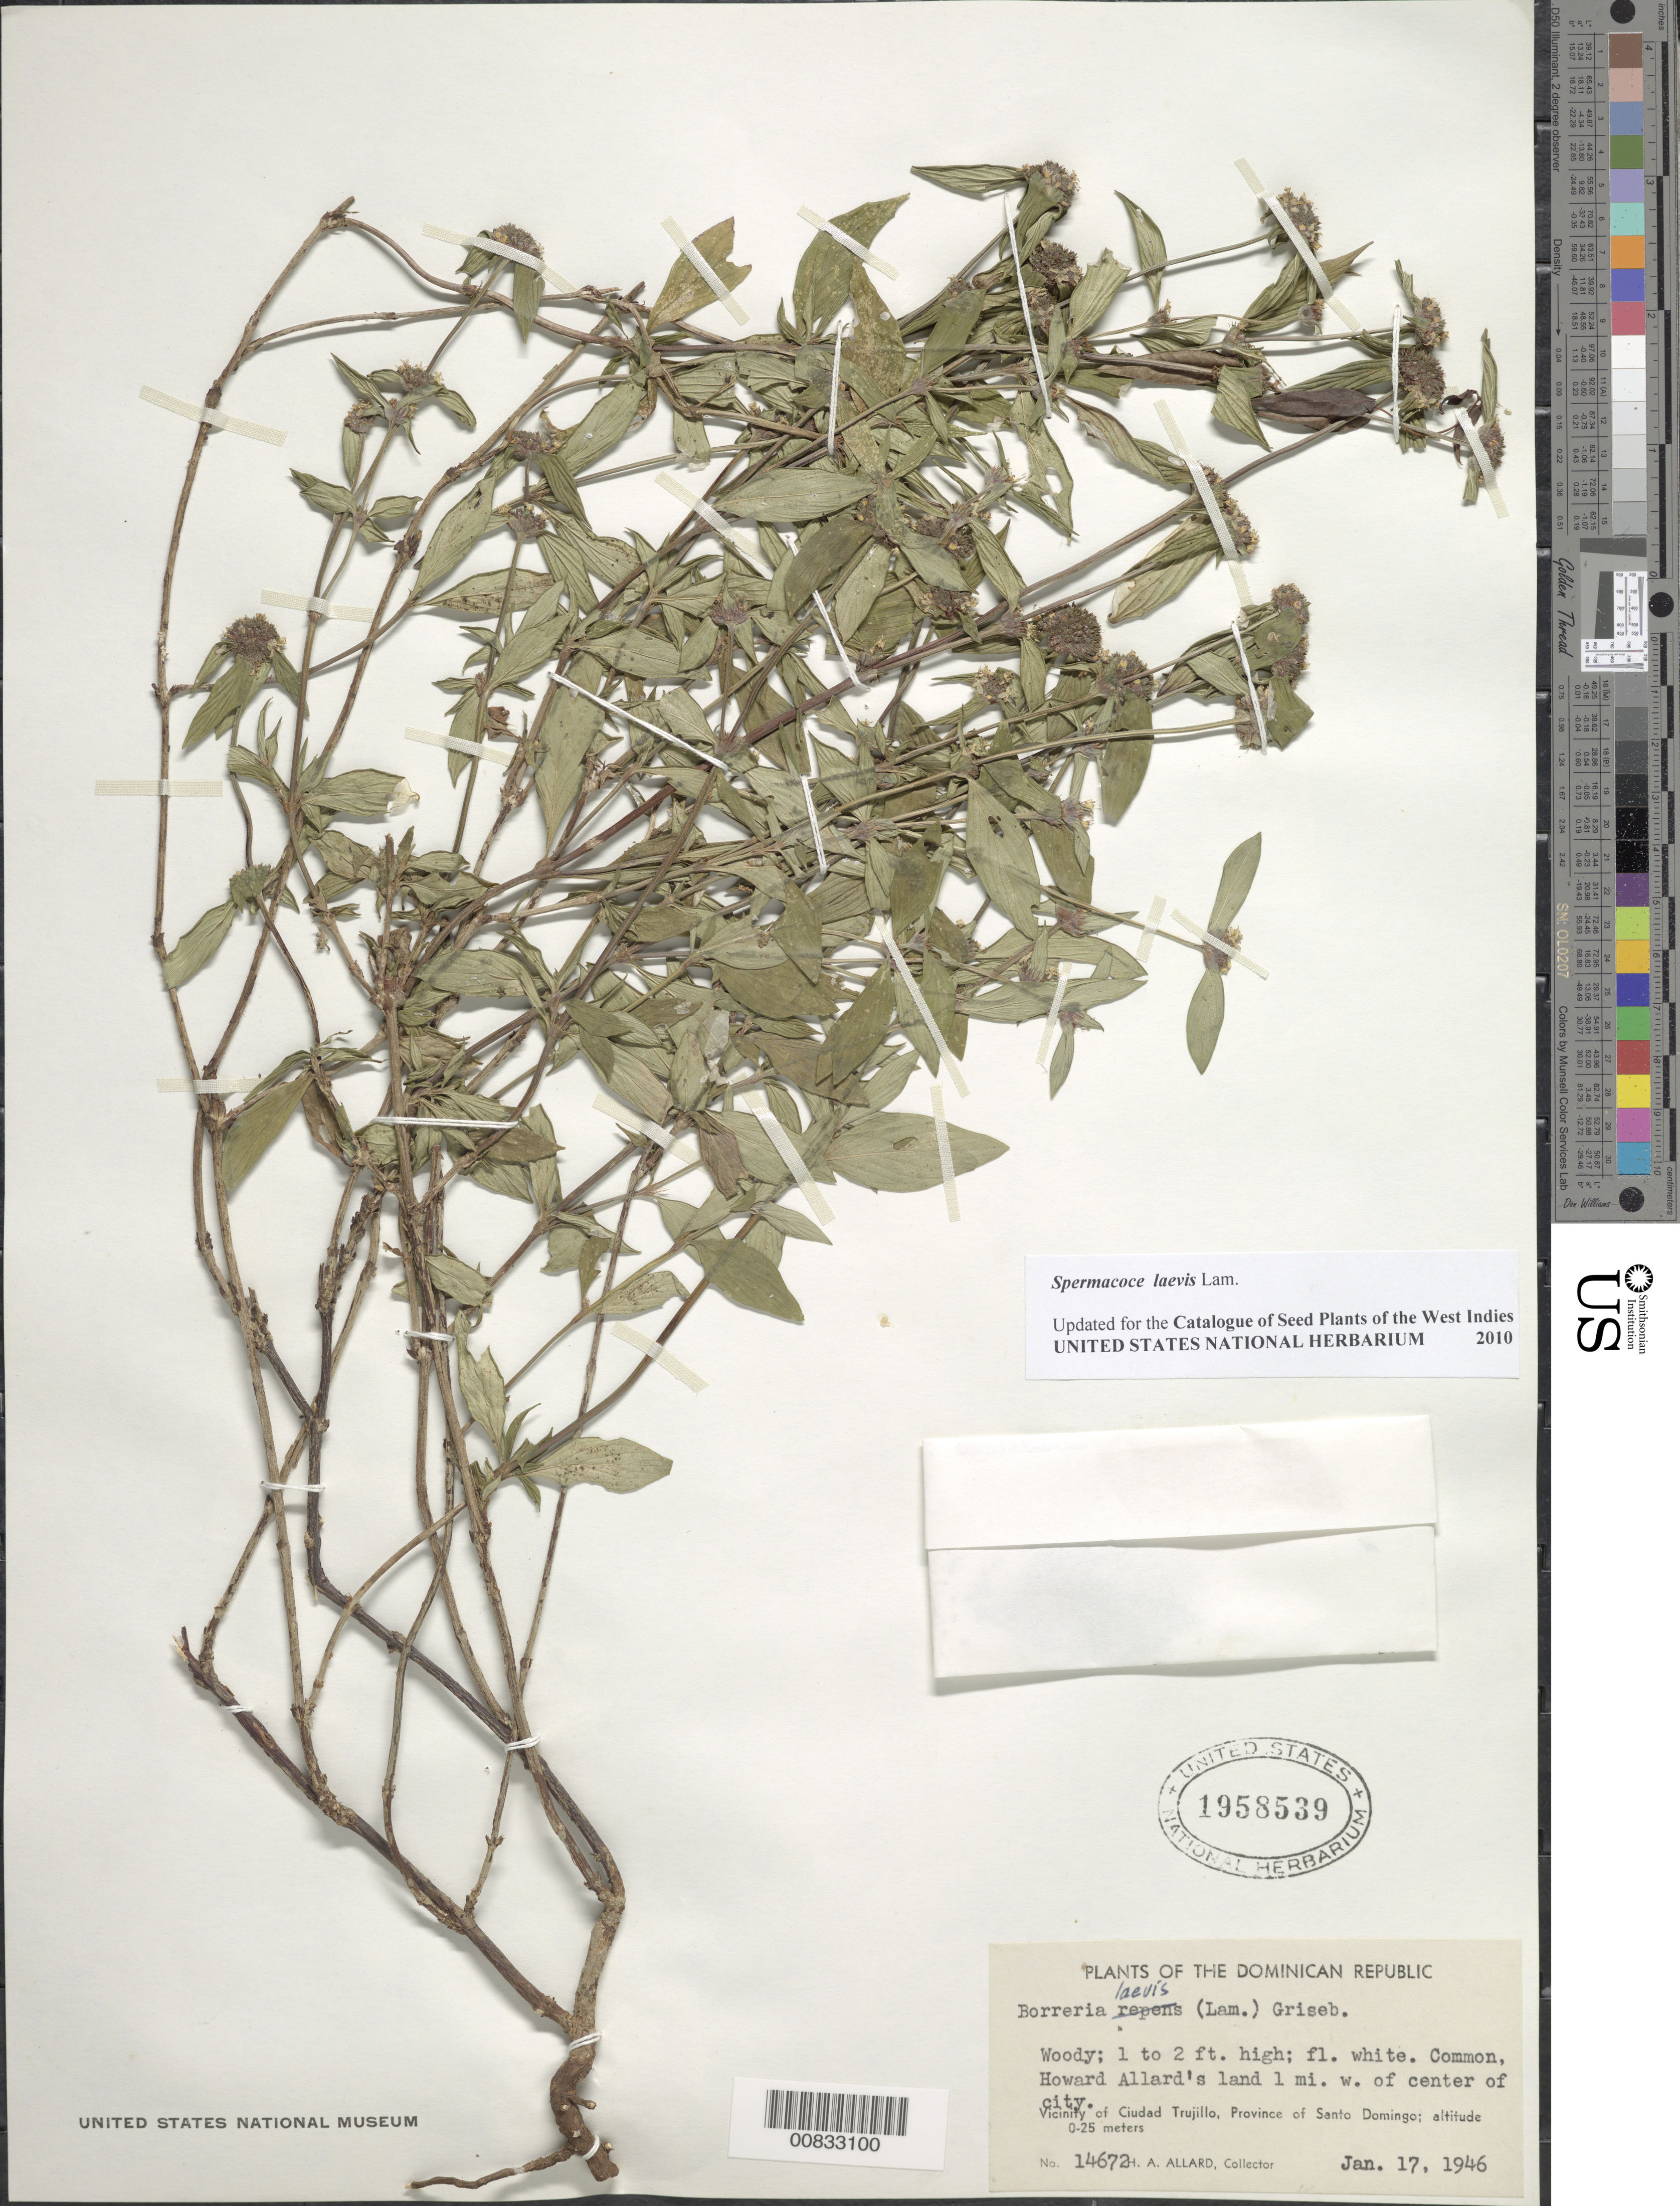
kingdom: Plantae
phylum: Tracheophyta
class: Magnoliopsida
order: Gentianales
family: Rubiaceae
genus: Spermacoce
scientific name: Spermacoce laevis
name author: Lam.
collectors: H. A. Allard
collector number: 14672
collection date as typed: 17 Jan 1946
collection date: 1946-01-17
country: Dominican Republic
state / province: Distrito Nacional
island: Hispaniola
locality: Vicinity of Santo Domingo City, Howard Allard's land, 1 miles W of center of city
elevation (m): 0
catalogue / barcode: US 1958539